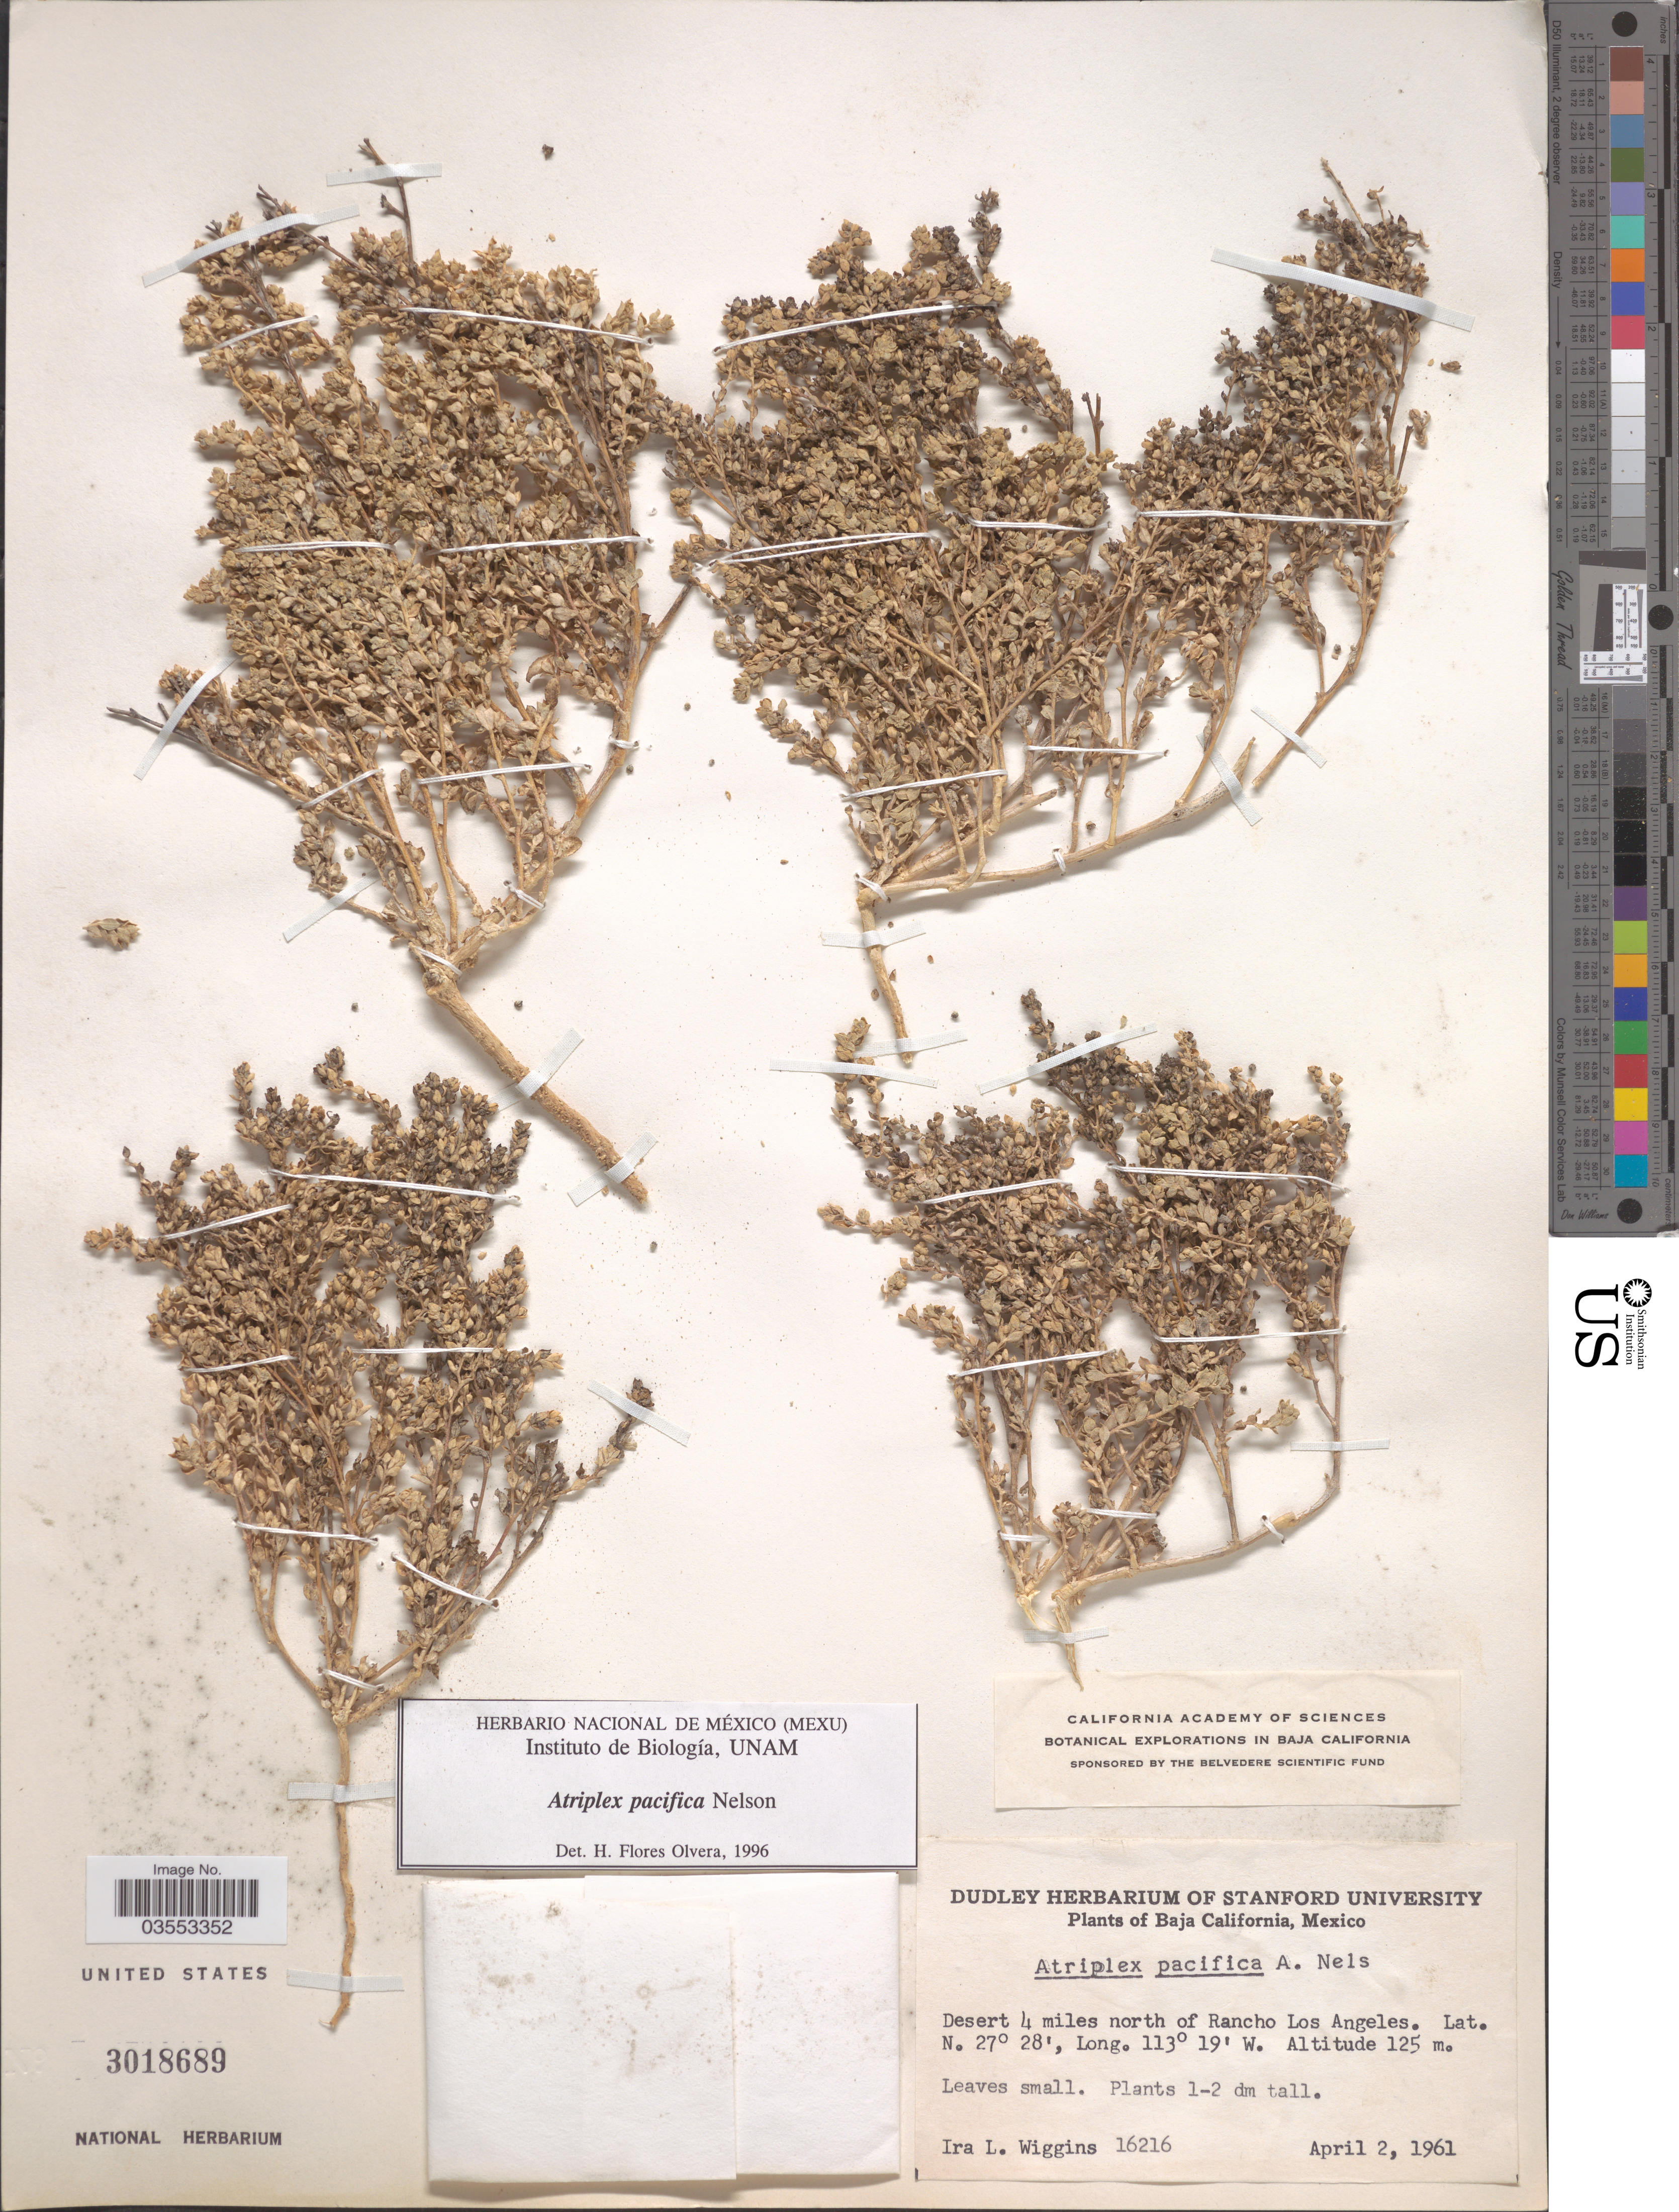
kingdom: Plantae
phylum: Tracheophyta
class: Magnoliopsida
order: Caryophyllales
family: Amaranthaceae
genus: Atriplex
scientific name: Atriplex pacifica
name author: A. Nelson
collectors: I. L. Wiggins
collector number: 16216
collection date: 1961-04-02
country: Mexico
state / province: Baja California Sur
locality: Desert 4 miles north of Rancho Los Angeles.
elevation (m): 125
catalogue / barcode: US 3018689